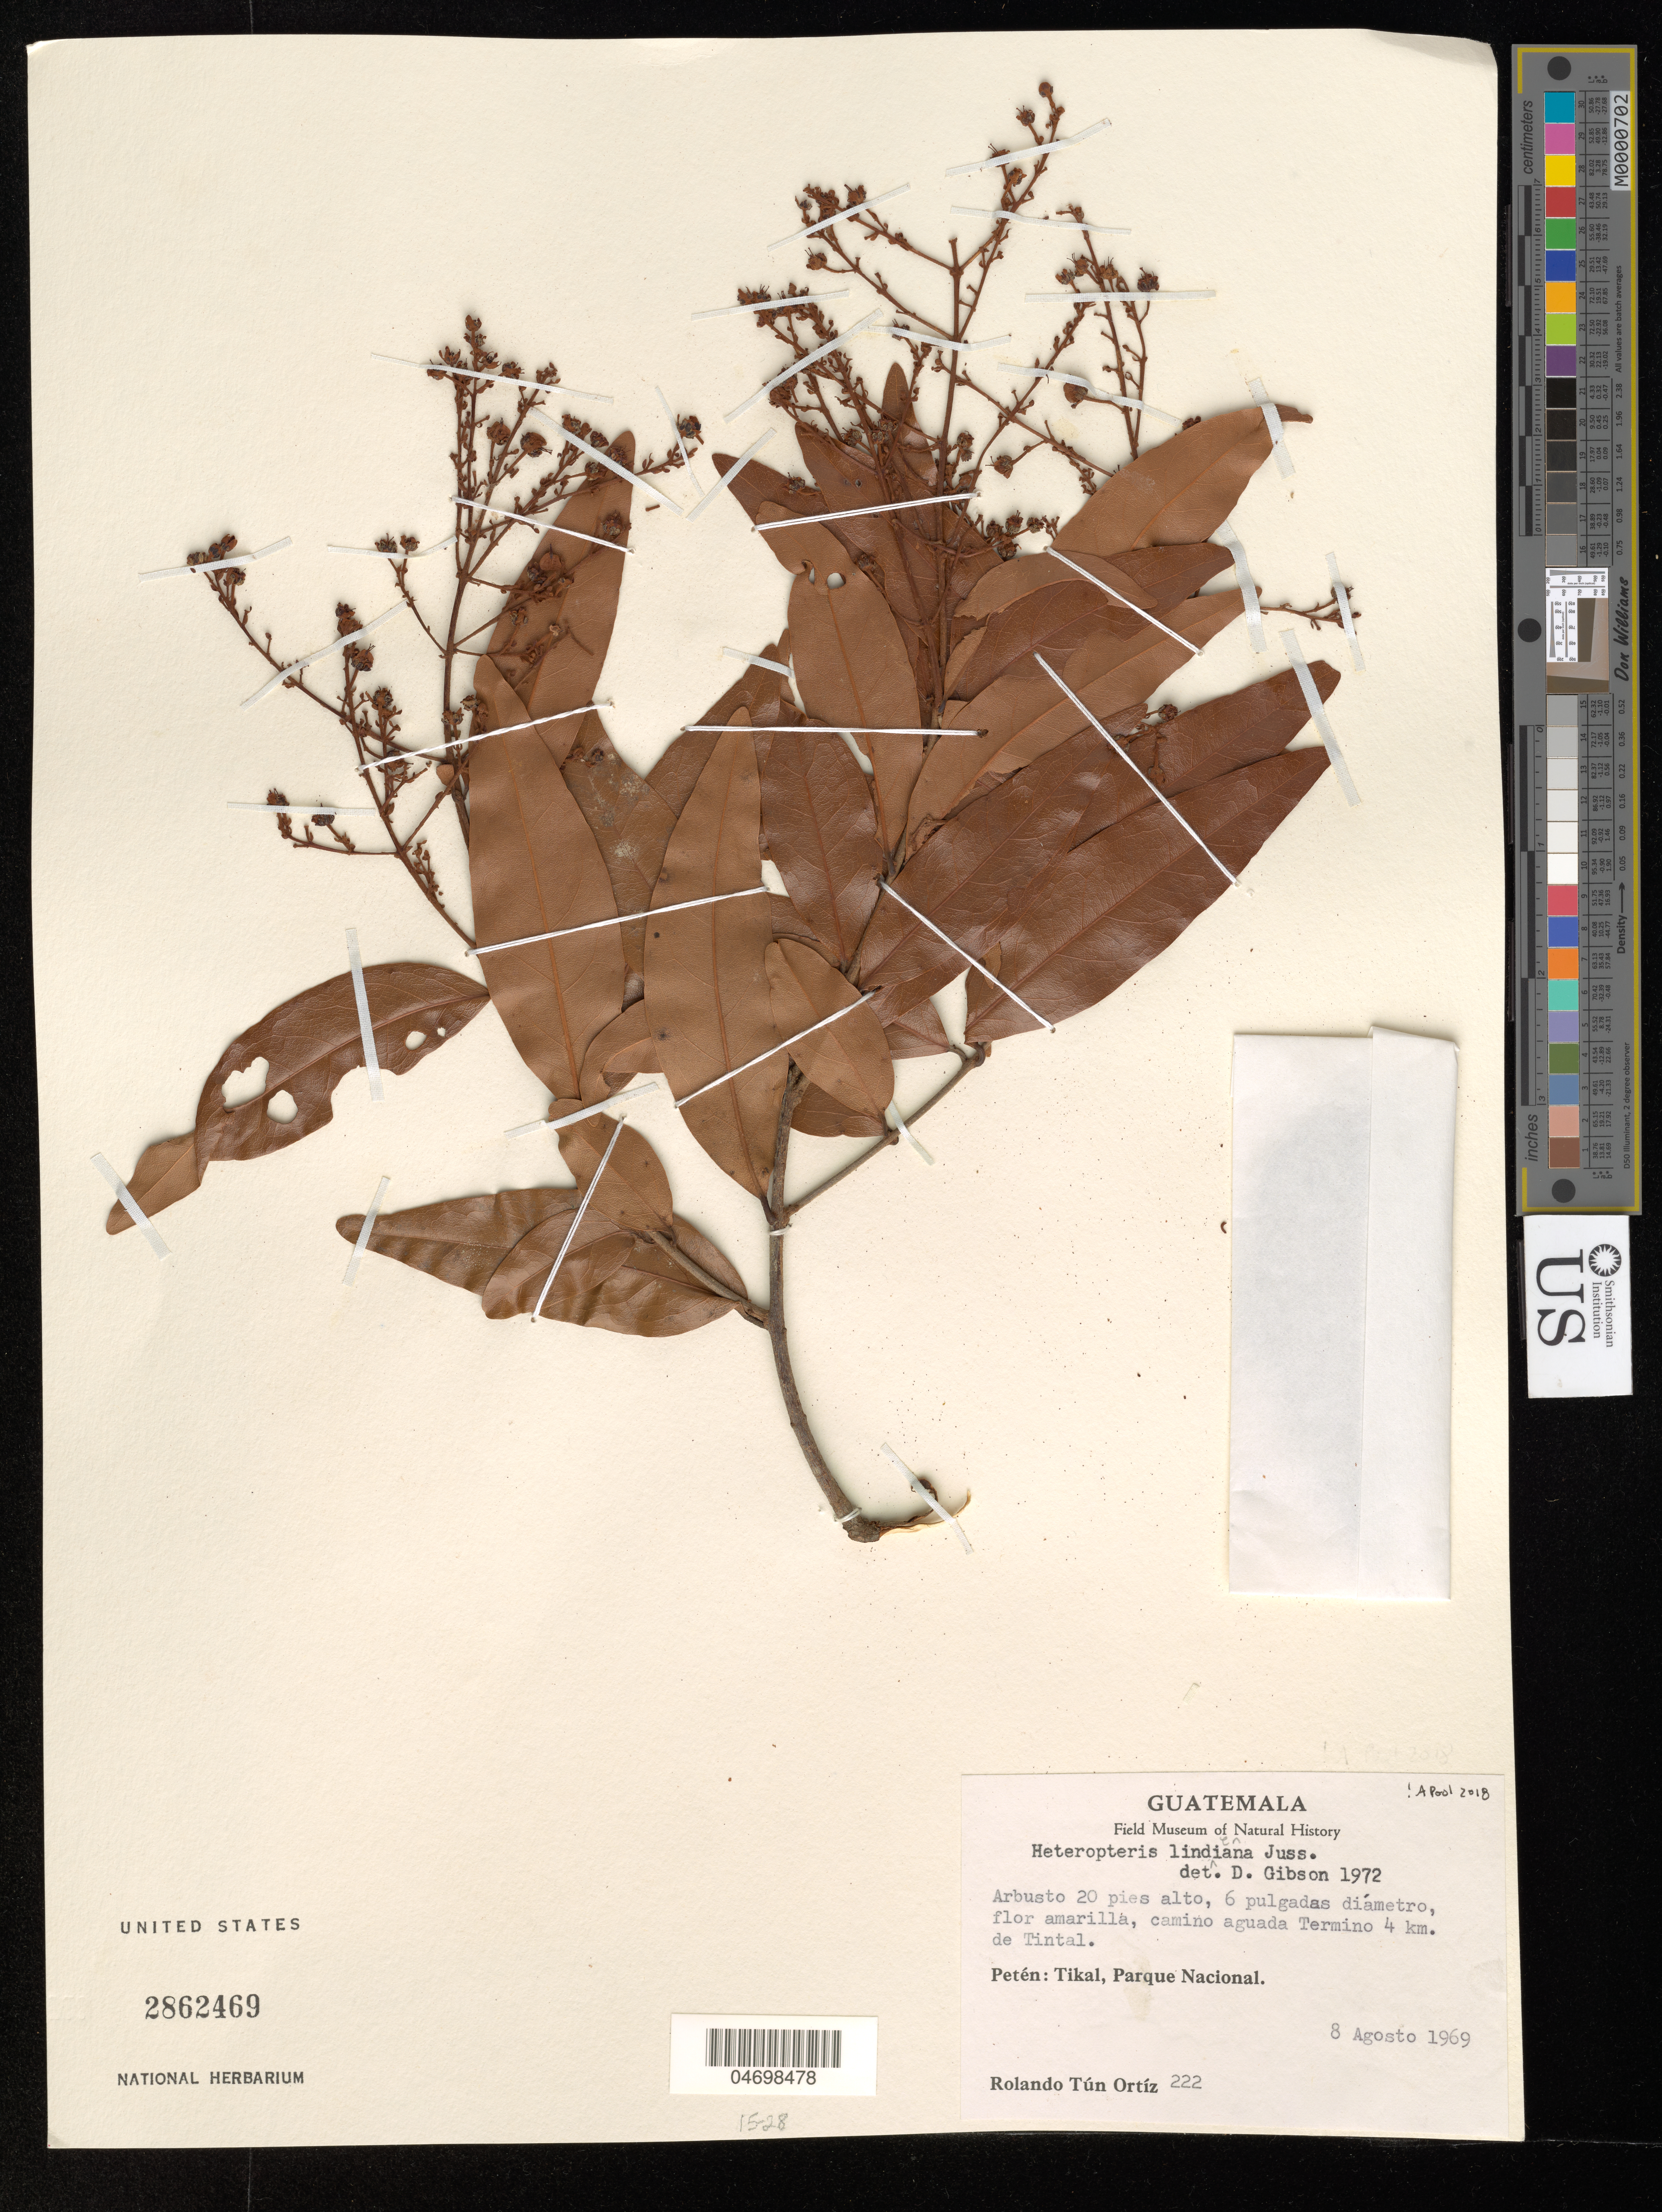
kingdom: Plantae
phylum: Tracheophyta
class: Magnoliopsida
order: Malpighiales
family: Malpighiaceae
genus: Heteropterys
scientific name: Heteropterys lindeniana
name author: A. Juss.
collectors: R. T. Ortíz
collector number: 222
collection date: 1969-08-08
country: Guatemala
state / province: El Petén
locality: Peten: Tikal, Parque Nacional, camino para aguada Termino, 4 km. de Tintal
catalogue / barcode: US 2862469